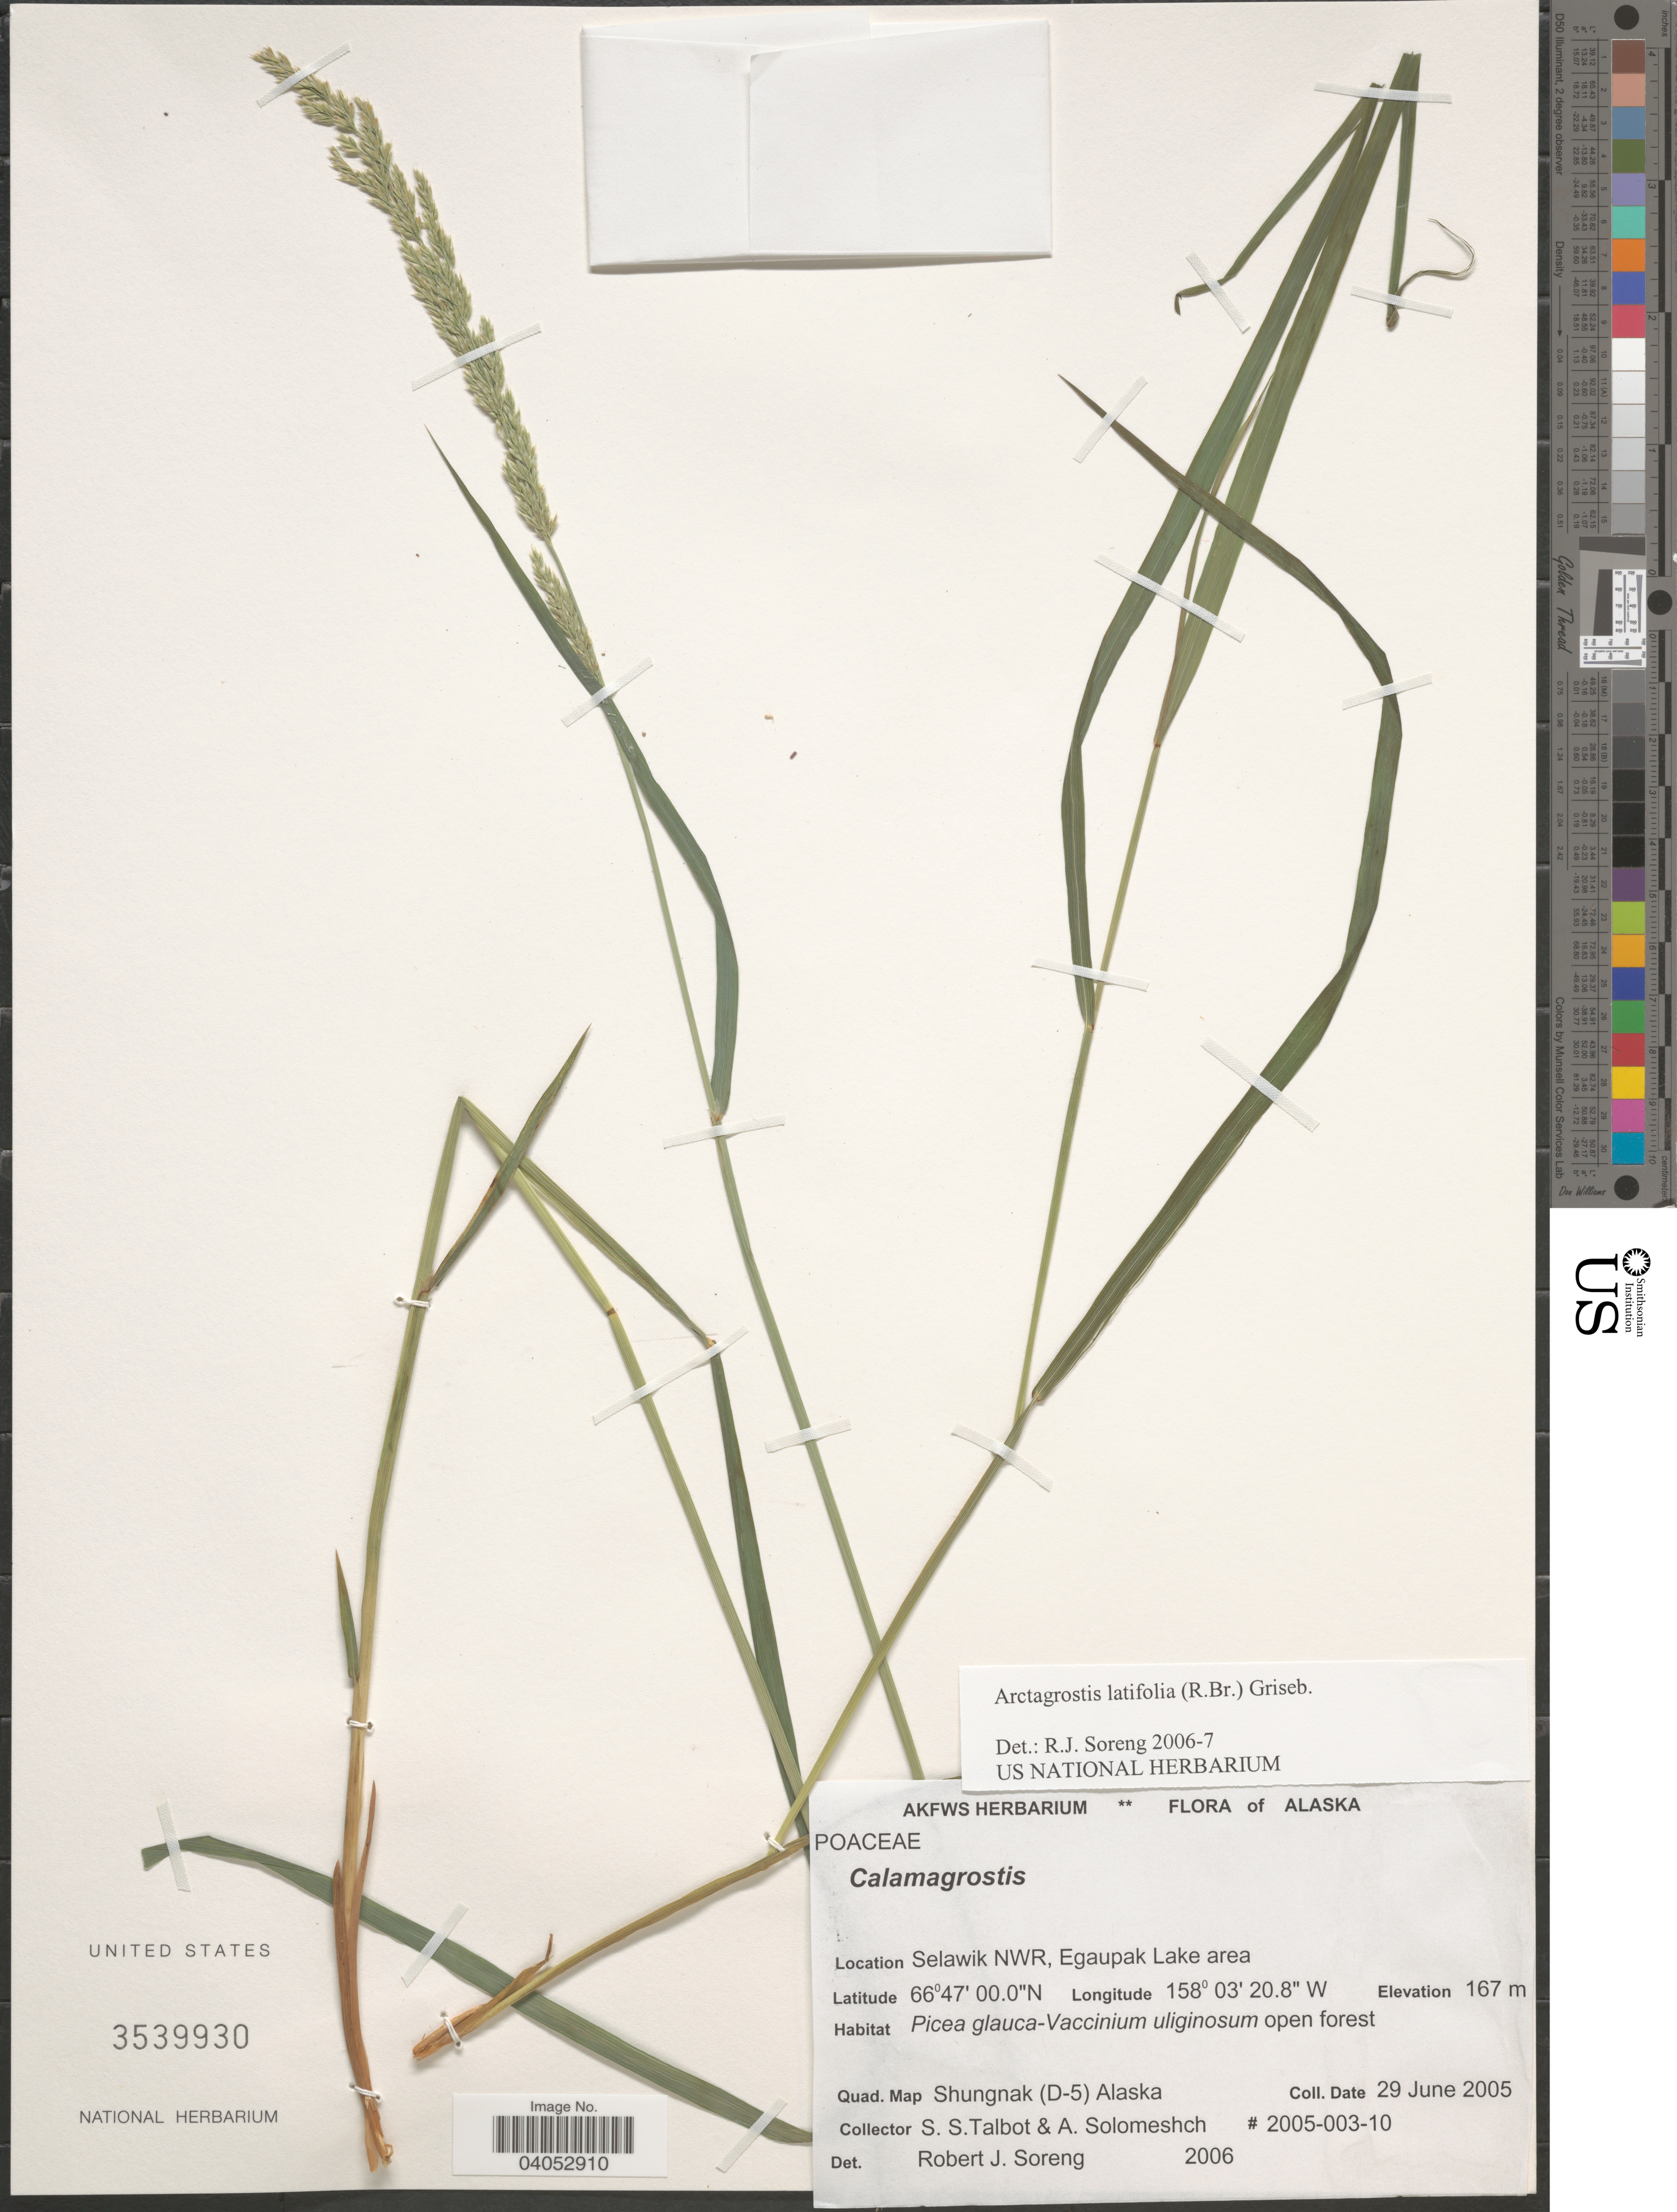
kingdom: Plantae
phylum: Tracheophyta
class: Liliopsida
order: Poales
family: Poaceae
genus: Arctagrostis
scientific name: Arctagrostis latifolia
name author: (R. Br.) Griseb.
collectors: S. S. Talbot & A. Solomeshch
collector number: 2005-003-10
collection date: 2005-06-29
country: United States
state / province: Alaska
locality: Selawik NWR, Egaupak Lake area. Quad. Map Shungnak (D-5).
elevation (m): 167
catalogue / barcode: US 3539930